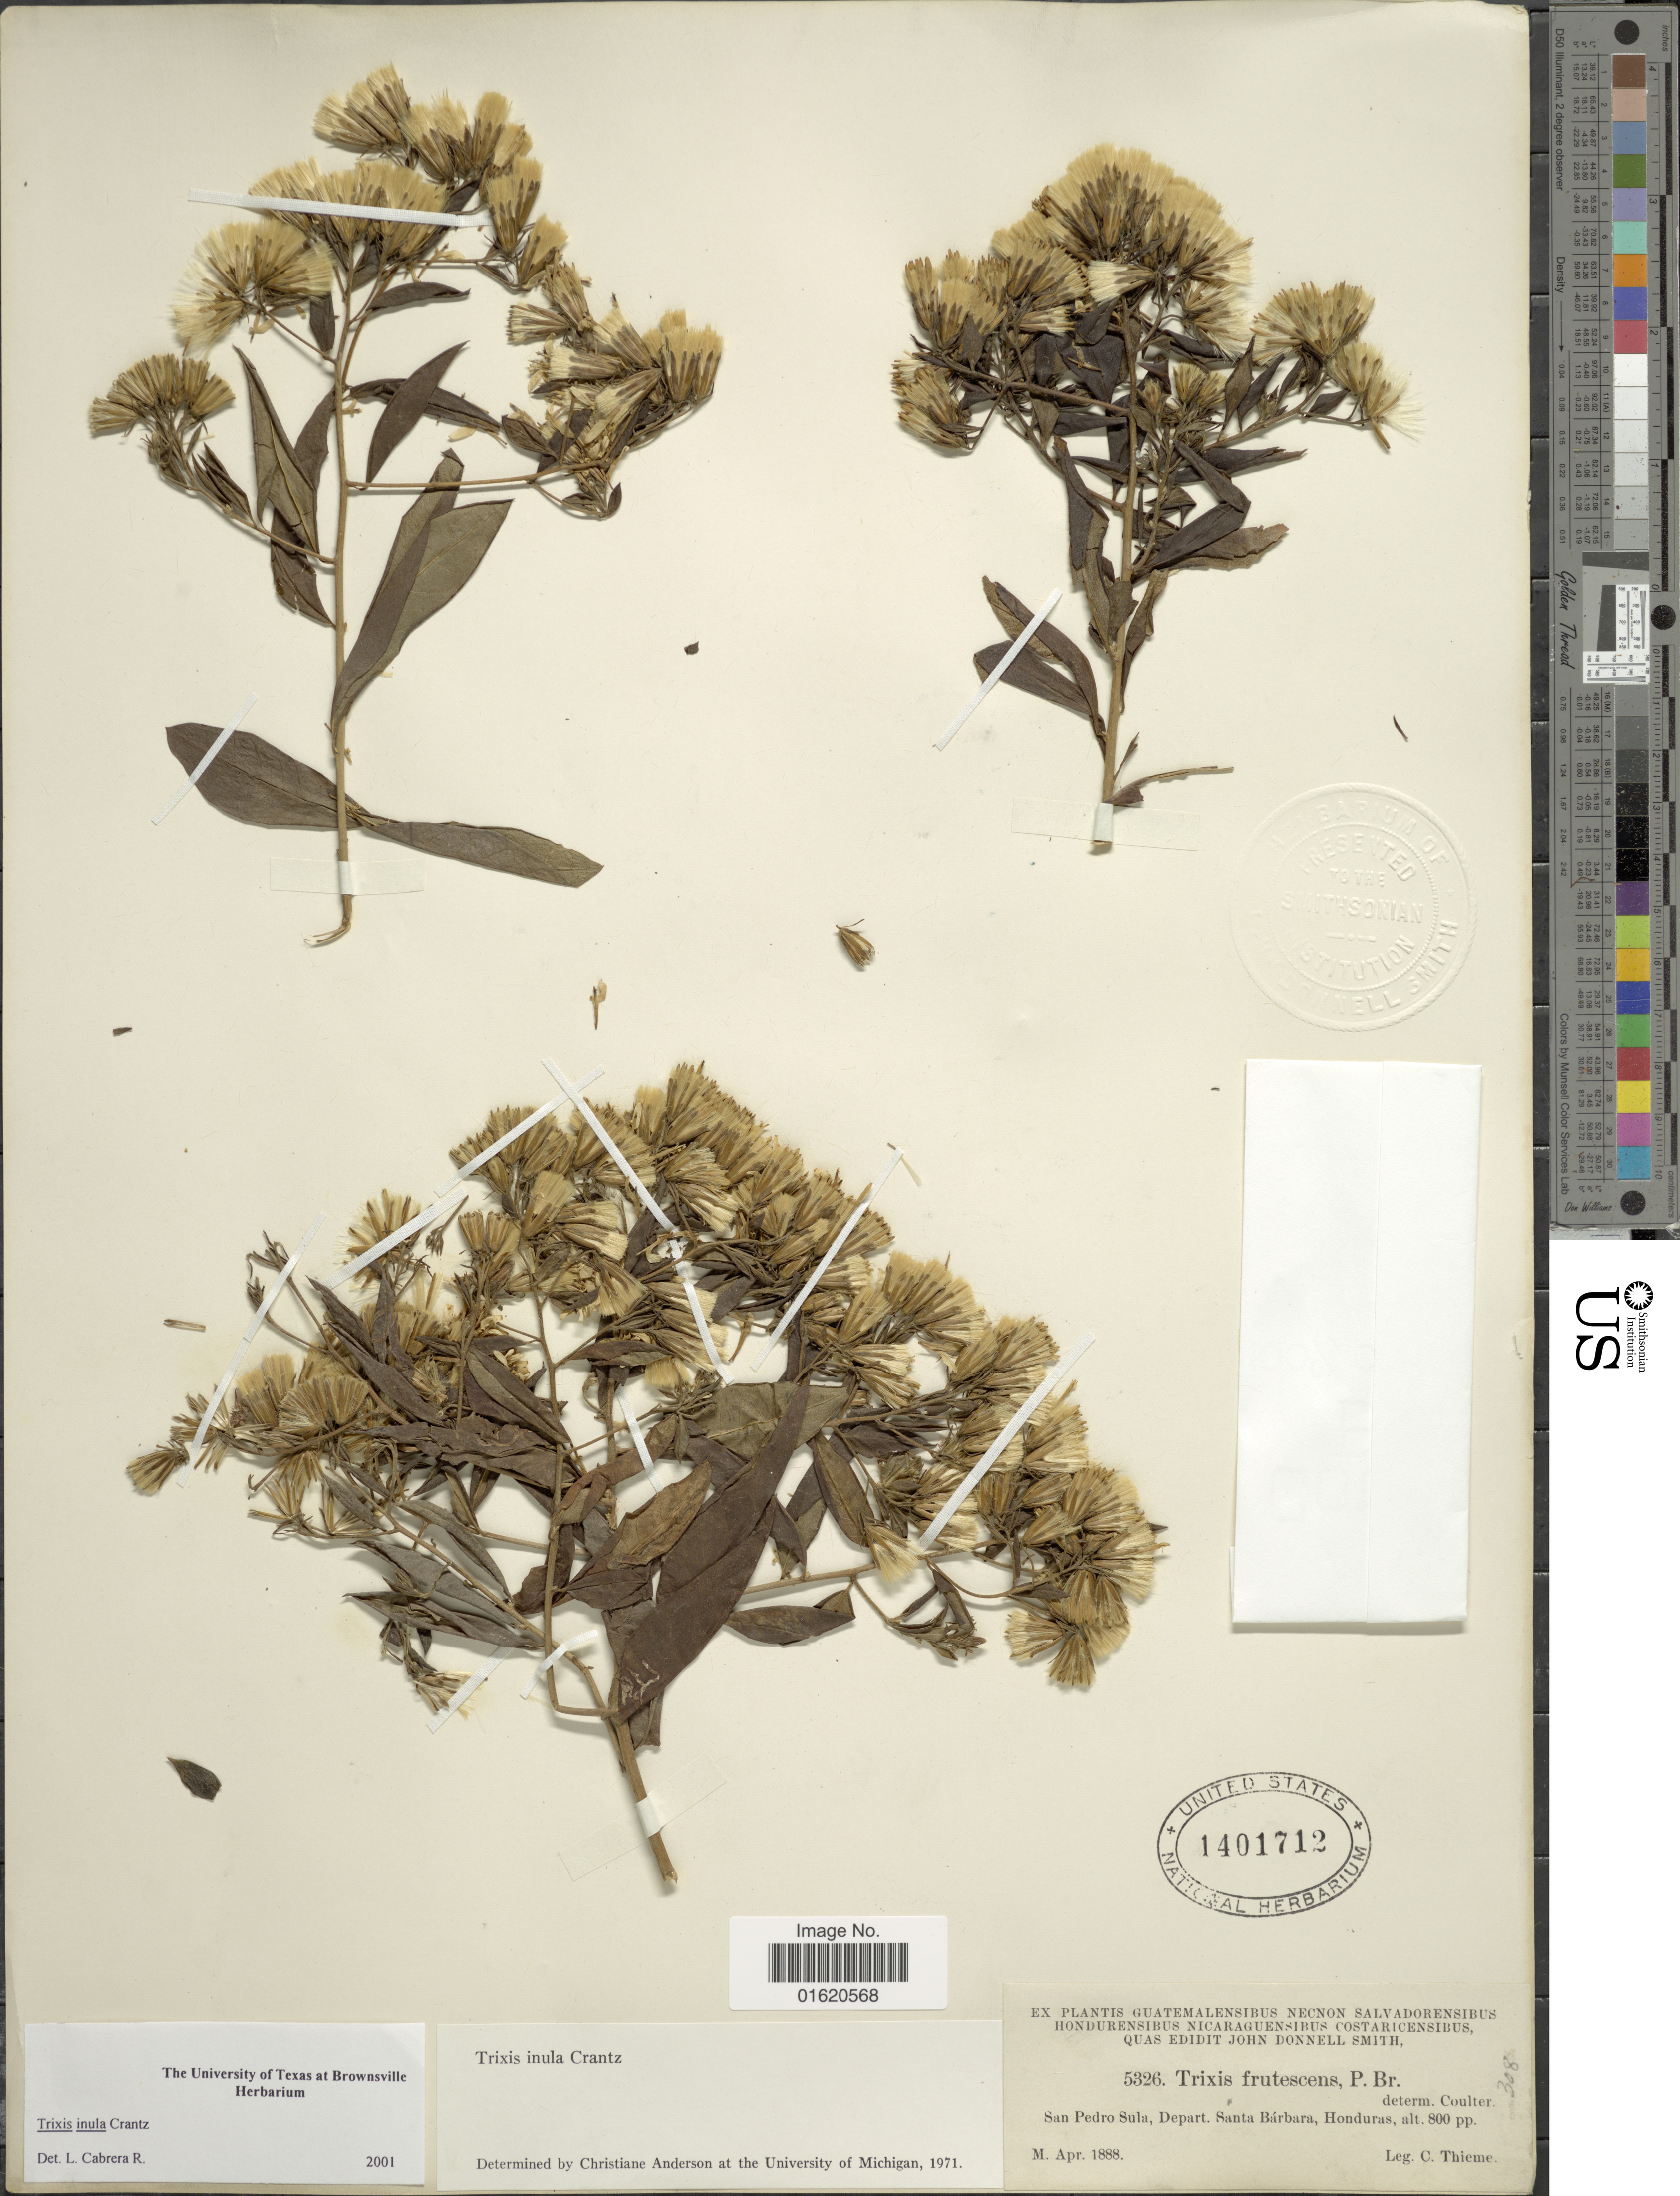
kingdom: Plantae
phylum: Tracheophyta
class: Magnoliopsida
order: Asterales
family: Asteraceae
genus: Trixis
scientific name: Trixis inula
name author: Crantz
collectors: C. Thieme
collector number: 5326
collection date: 1888-04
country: Honduras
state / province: Santa Bárbara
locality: San Pedro Sula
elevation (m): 244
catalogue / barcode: US 1401712